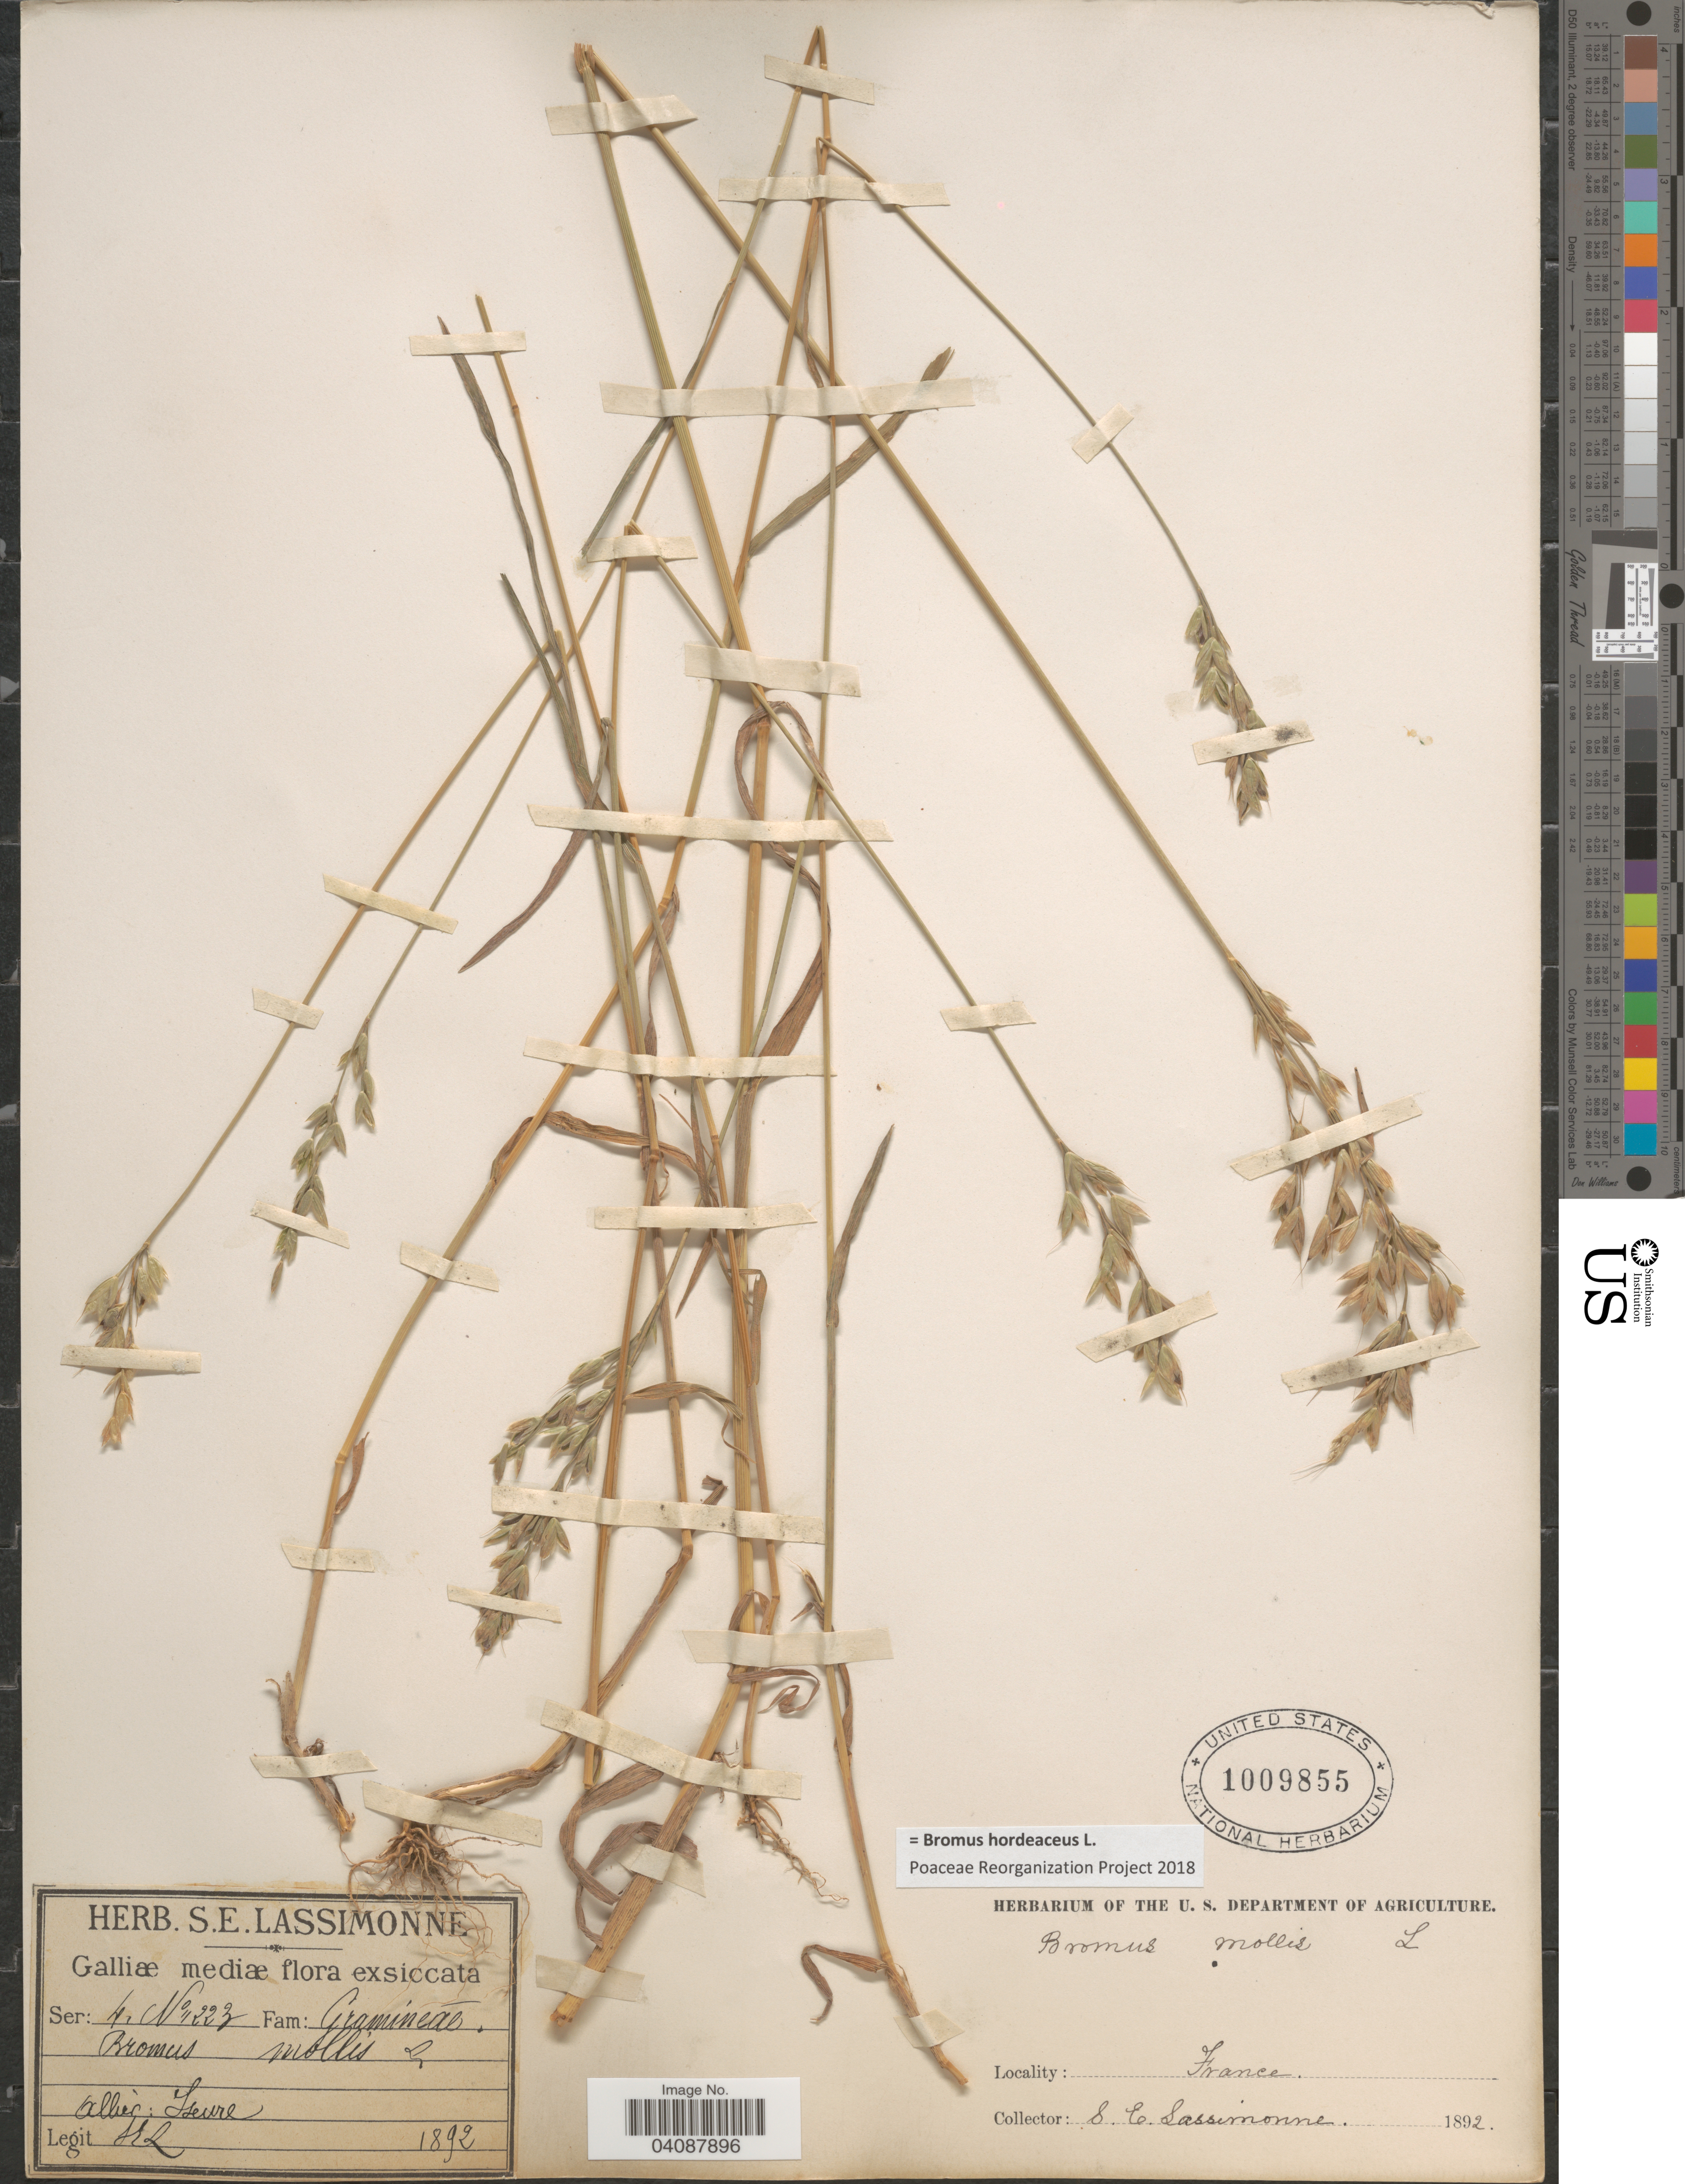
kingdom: Plantae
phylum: Tracheophyta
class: Liliopsida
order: Poales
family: Poaceae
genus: Bromus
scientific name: Bromus hordeaceus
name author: L.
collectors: S. Lassimonne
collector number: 223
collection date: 1892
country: France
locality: Galliæ mediæ. Allier: Iseure.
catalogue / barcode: US 1009855